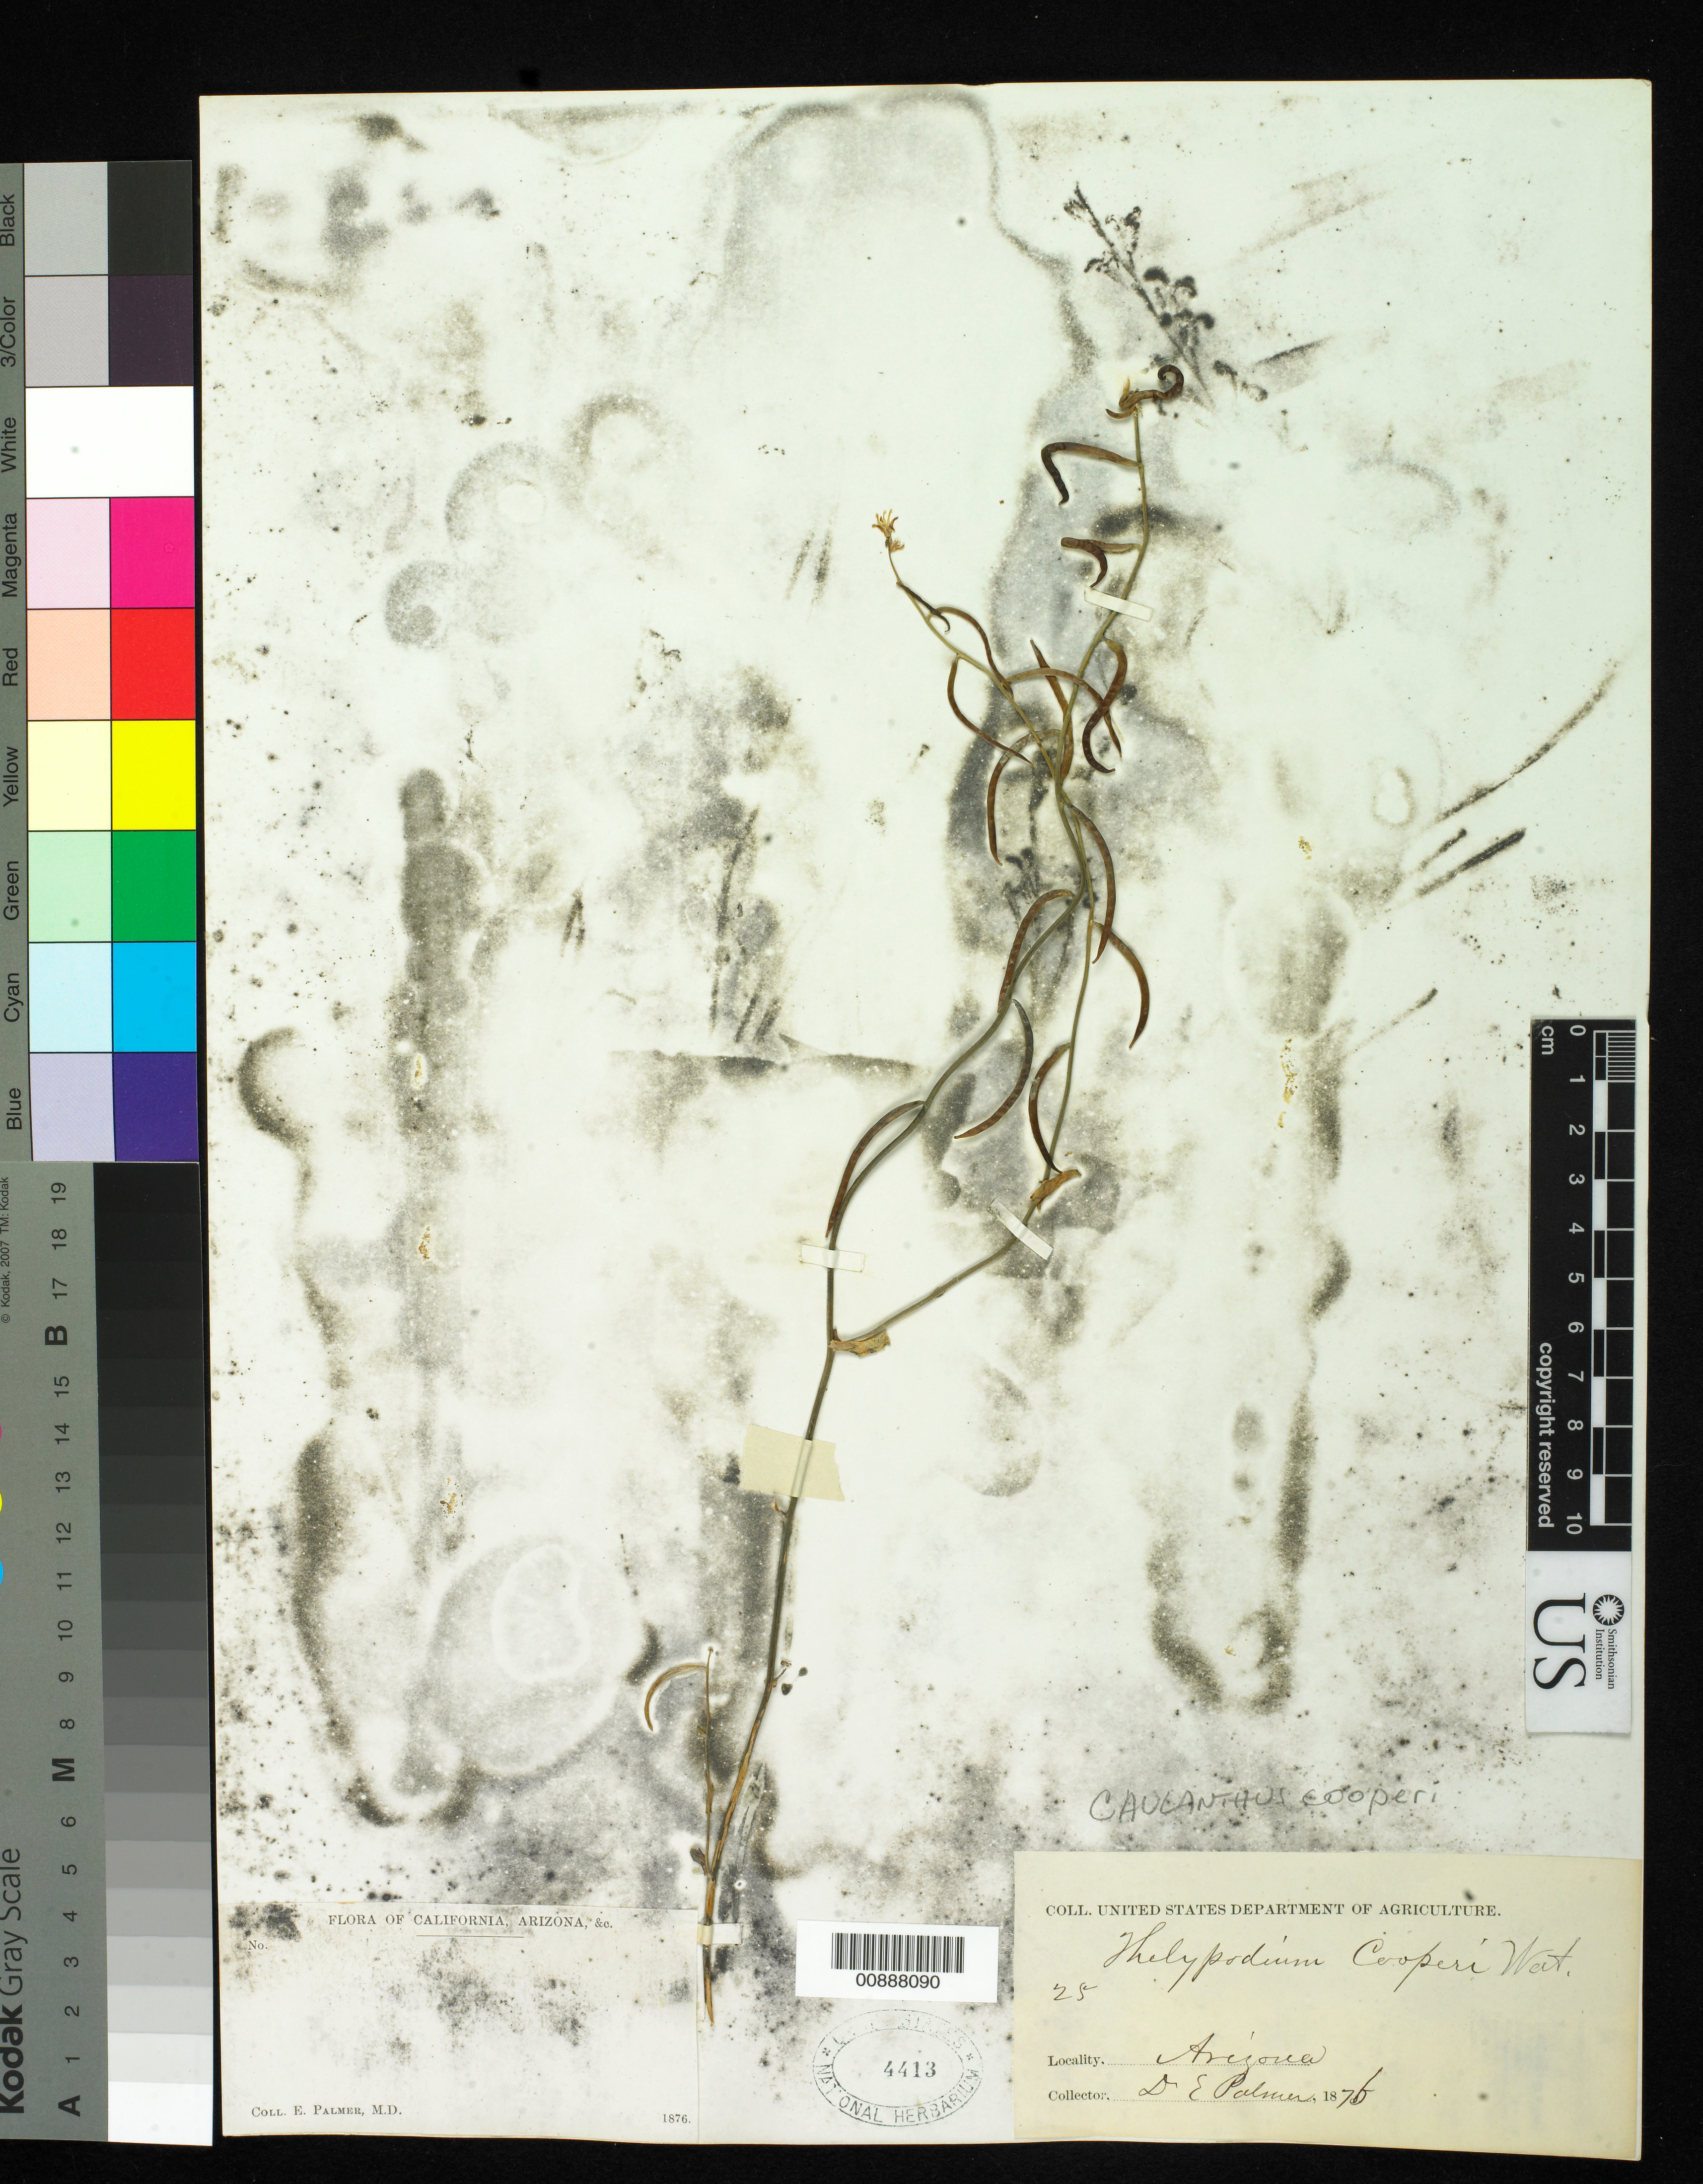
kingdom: Plantae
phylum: Tracheophyta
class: Magnoliopsida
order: Brassicales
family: Brassicaceae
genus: Caulanthus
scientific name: Caulanthus cooperi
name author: (S. Watson) Payson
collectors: E. Palmer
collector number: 25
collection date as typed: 1876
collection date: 1876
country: United States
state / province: Arizona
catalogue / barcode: US 4413